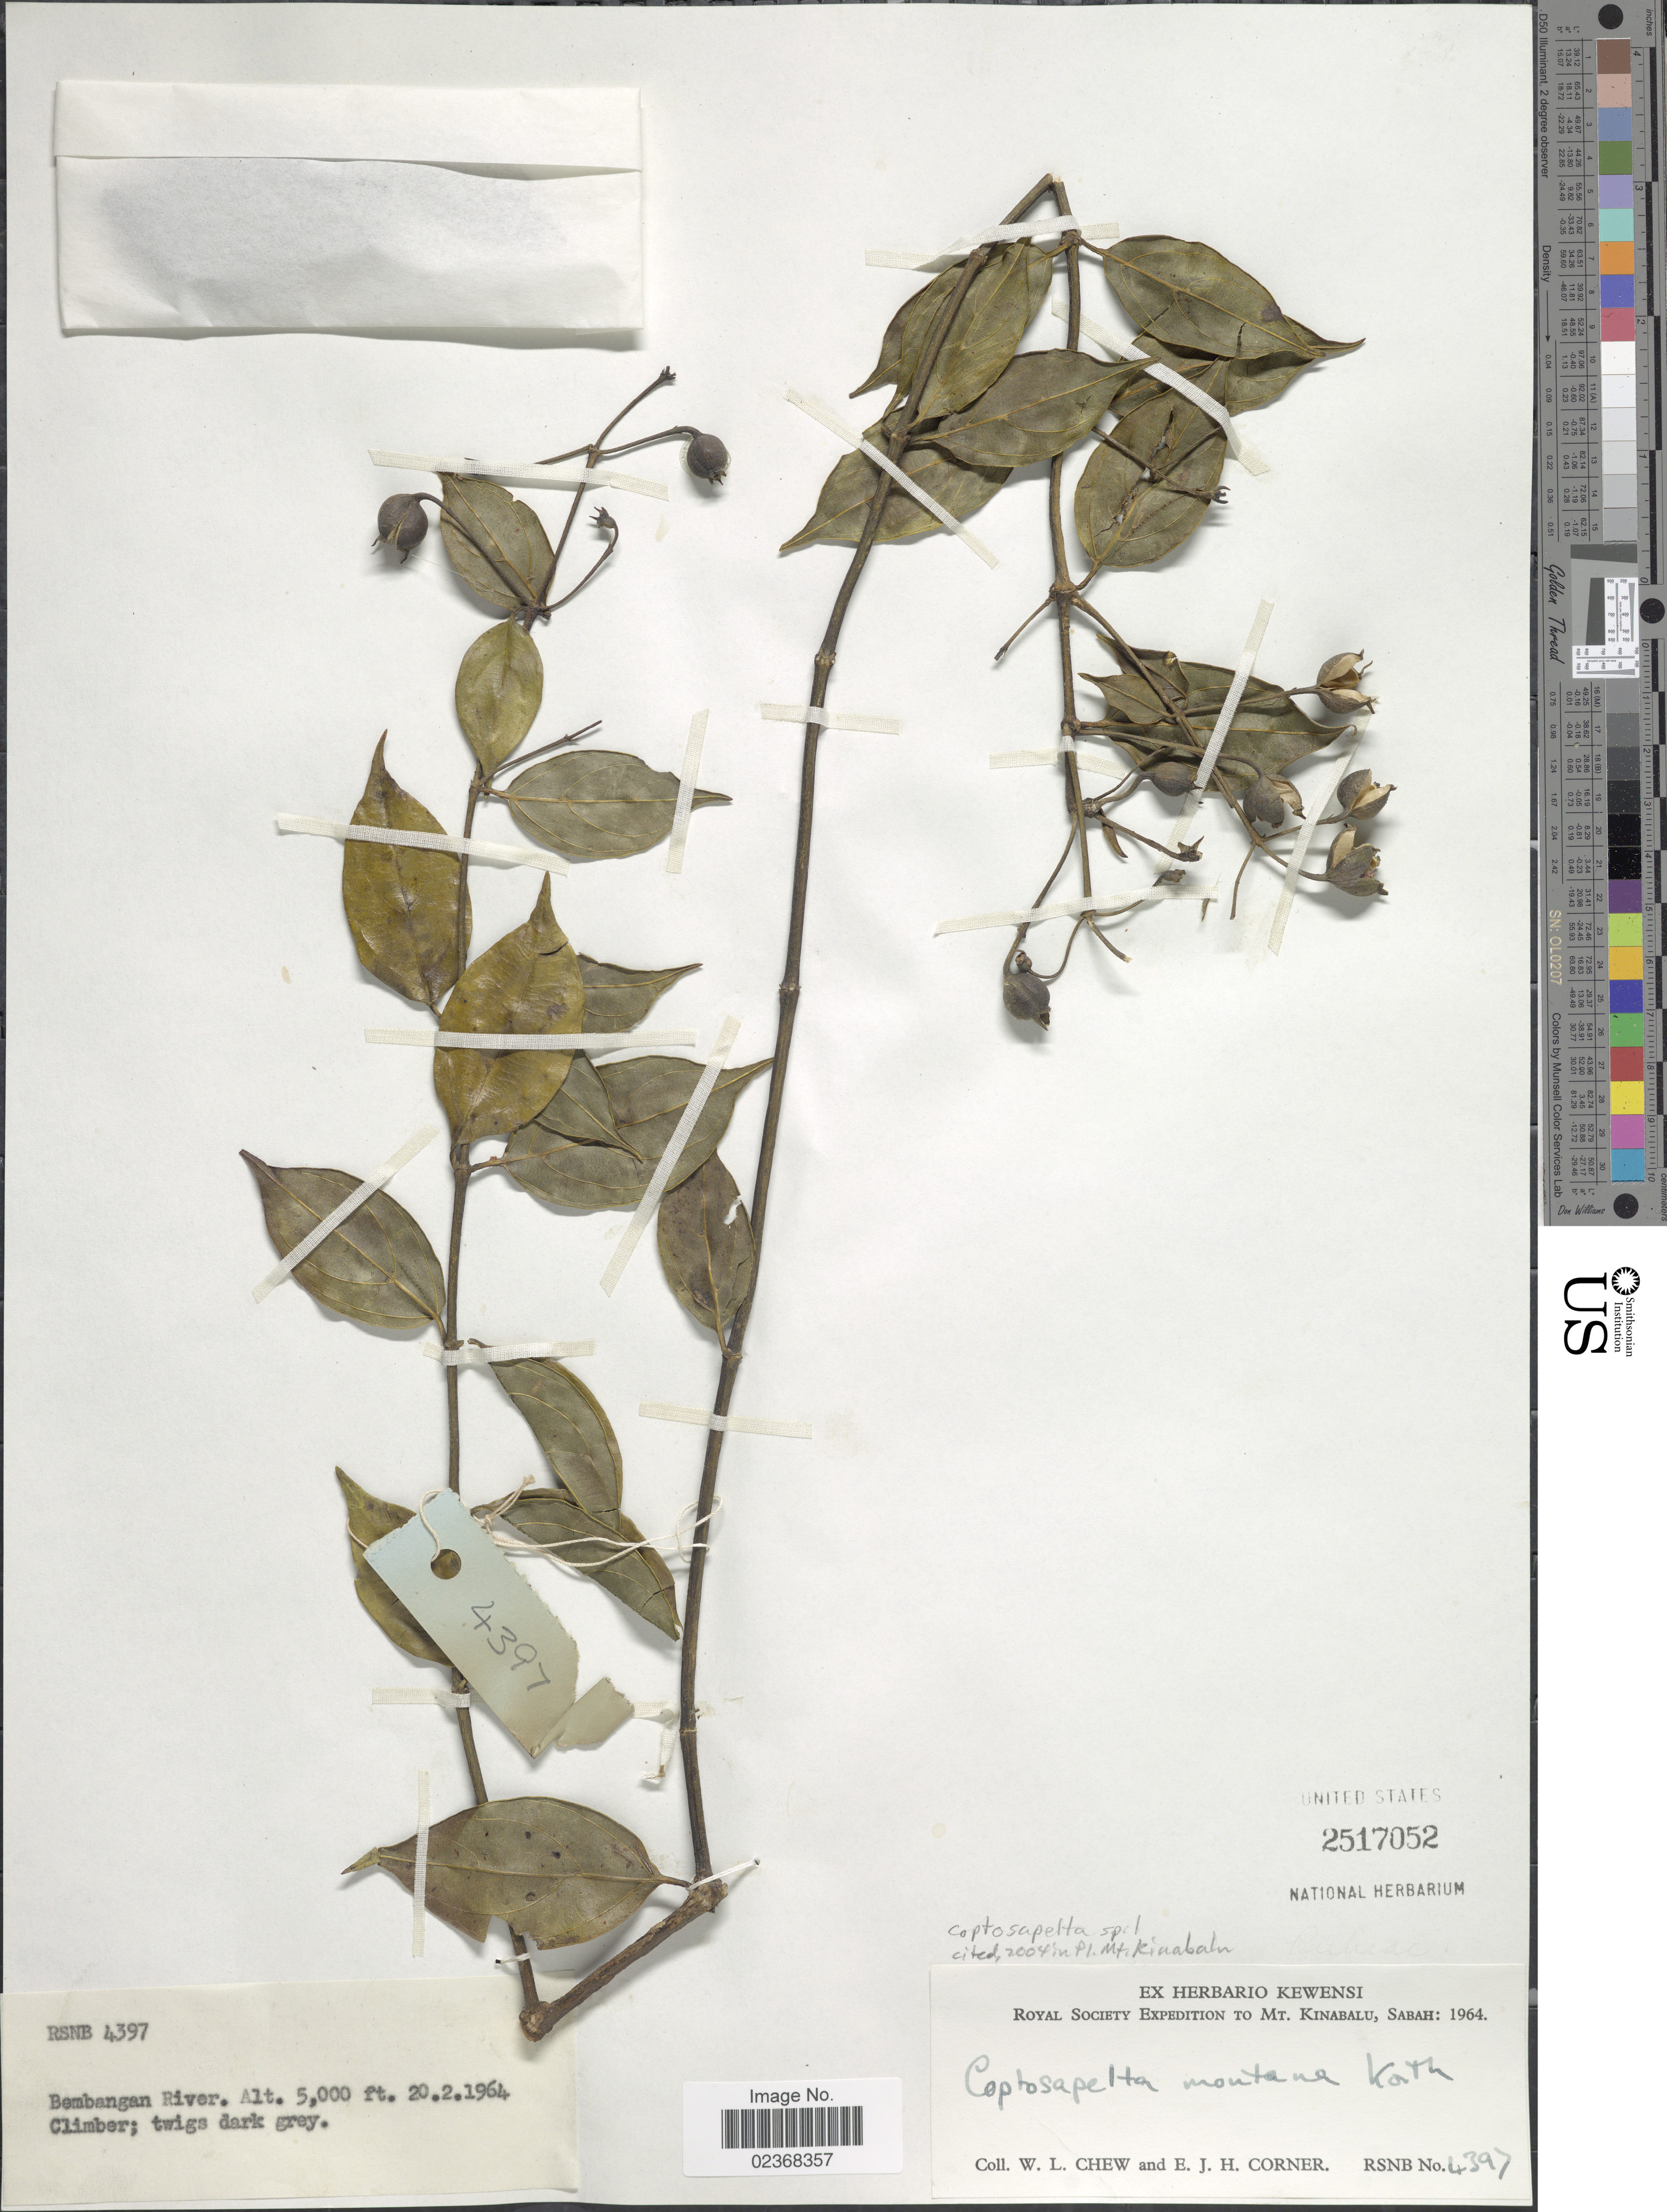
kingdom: Plantae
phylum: Tracheophyta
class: Magnoliopsida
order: Gentianales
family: Rubiaceae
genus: Coptosapelta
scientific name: Coptosapelta sp.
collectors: W. Chew & E. Corner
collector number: RSNB4397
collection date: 1964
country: Malaysia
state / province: Sabah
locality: Mt. Kinabalu, Sabah, Bembangan River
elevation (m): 1524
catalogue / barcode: US 2517052